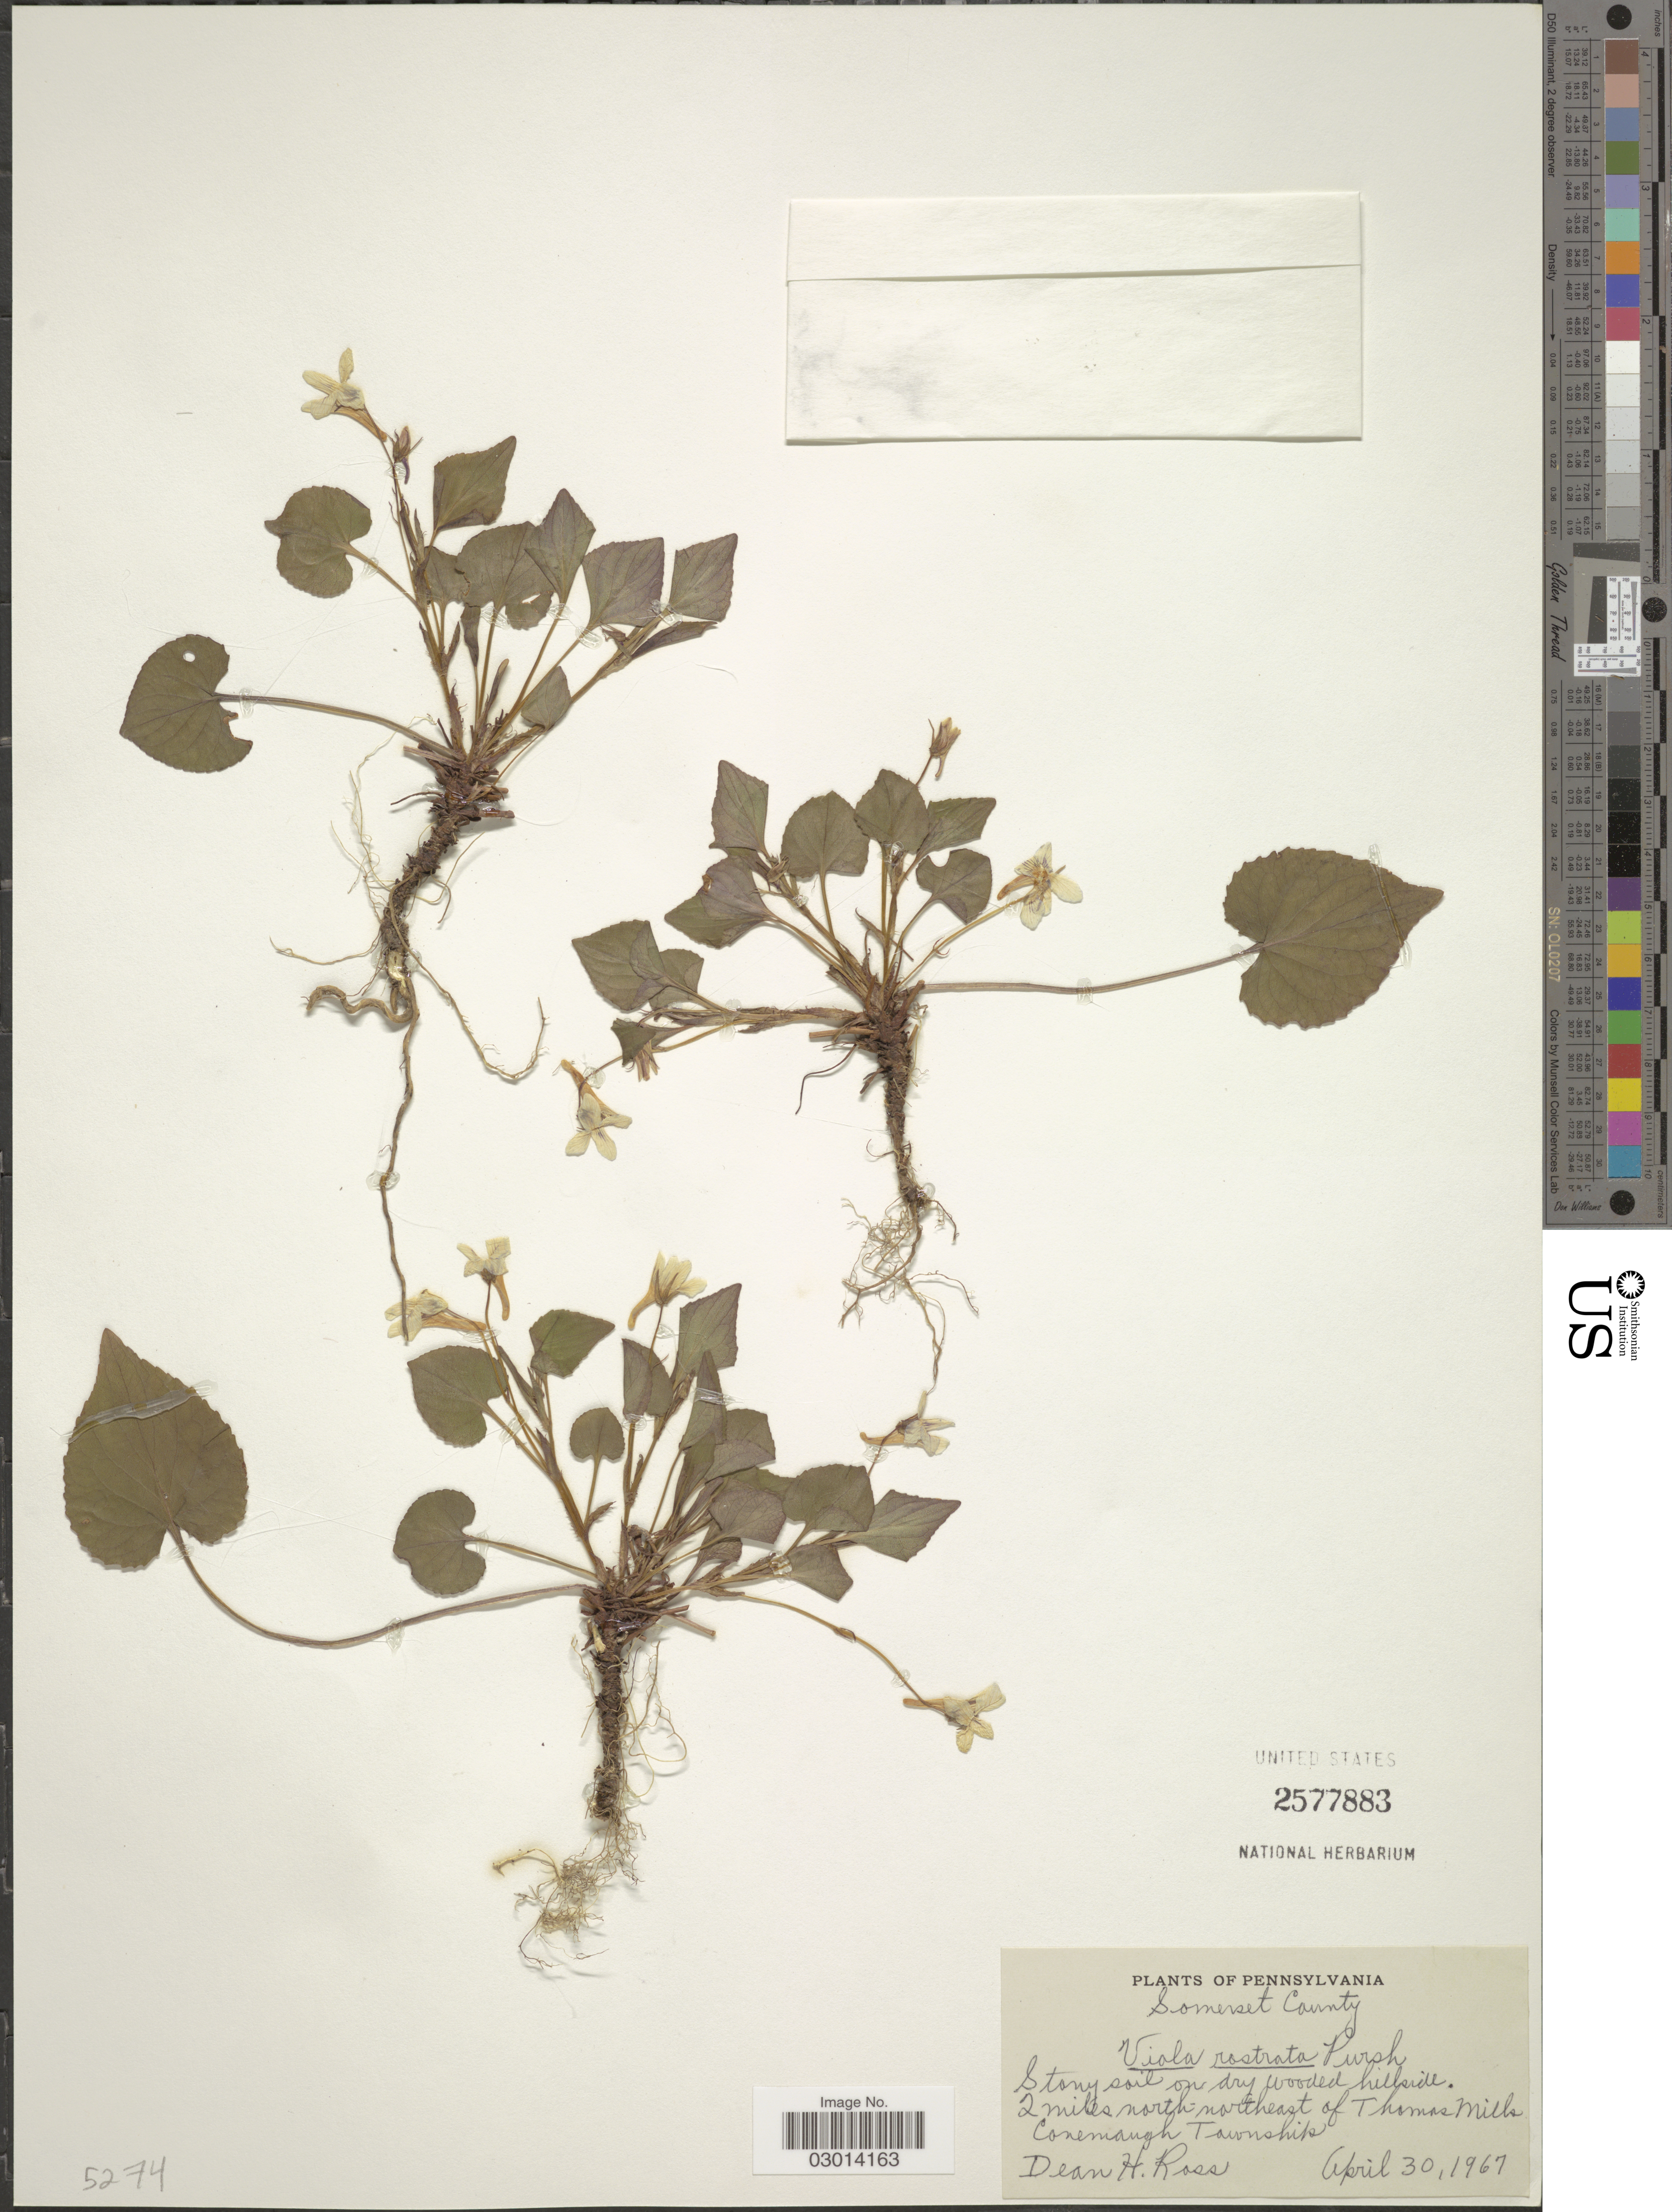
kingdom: Plantae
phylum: Tracheophyta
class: Magnoliopsida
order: Malpighiales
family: Violaceae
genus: Viola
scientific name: Viola rostrata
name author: Pursh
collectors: D. Ross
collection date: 1967-04-30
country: United States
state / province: Pennsylvania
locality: Somerset County. 2 miles north-northeast of Thomas Mills. Conemaugh Township.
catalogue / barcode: US 2577883